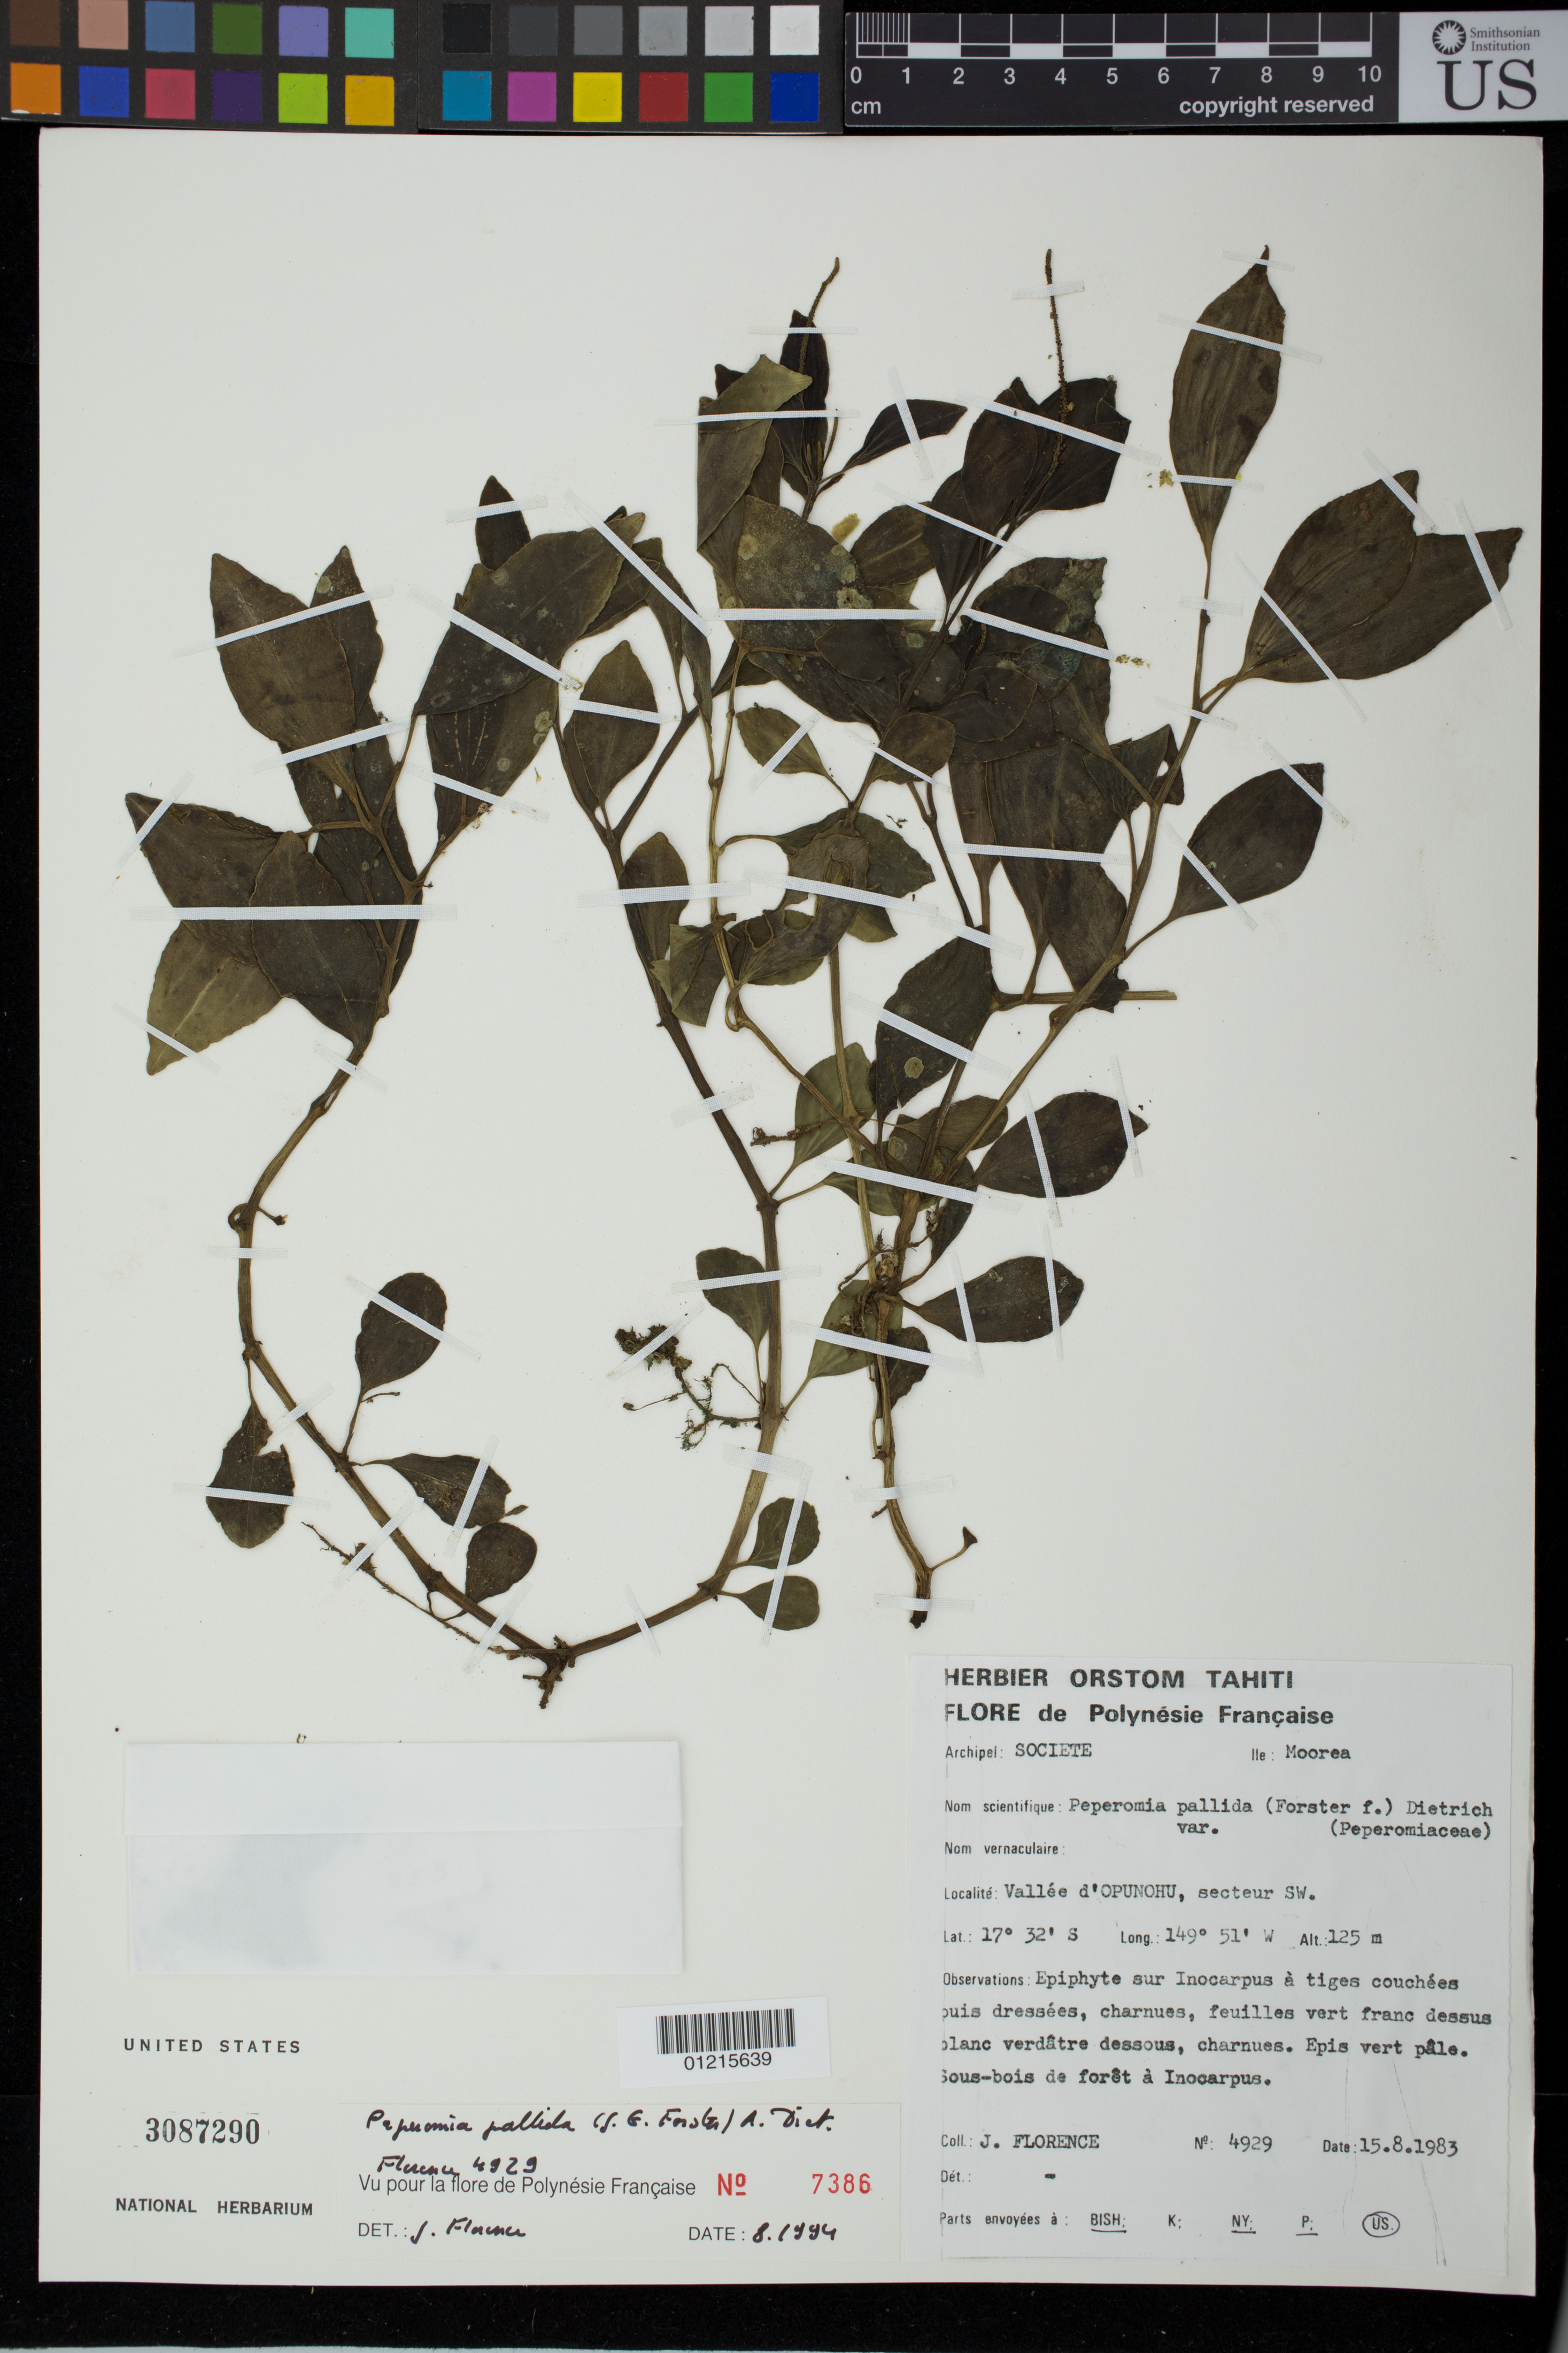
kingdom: Plantae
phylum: Tracheophyta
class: Magnoliopsida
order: Piperales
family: Piperaceae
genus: Peperomia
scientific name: Peperomia pallida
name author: (G. Forst.) Dietr.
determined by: Florence, J.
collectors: J. Florence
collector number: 4929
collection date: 1983-08-15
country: French Polynesia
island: Moorea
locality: vallèe d'Opunohu, Secteur SW.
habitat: Sous-bois de forèt à Inocarpus.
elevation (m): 125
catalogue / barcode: US 3087290